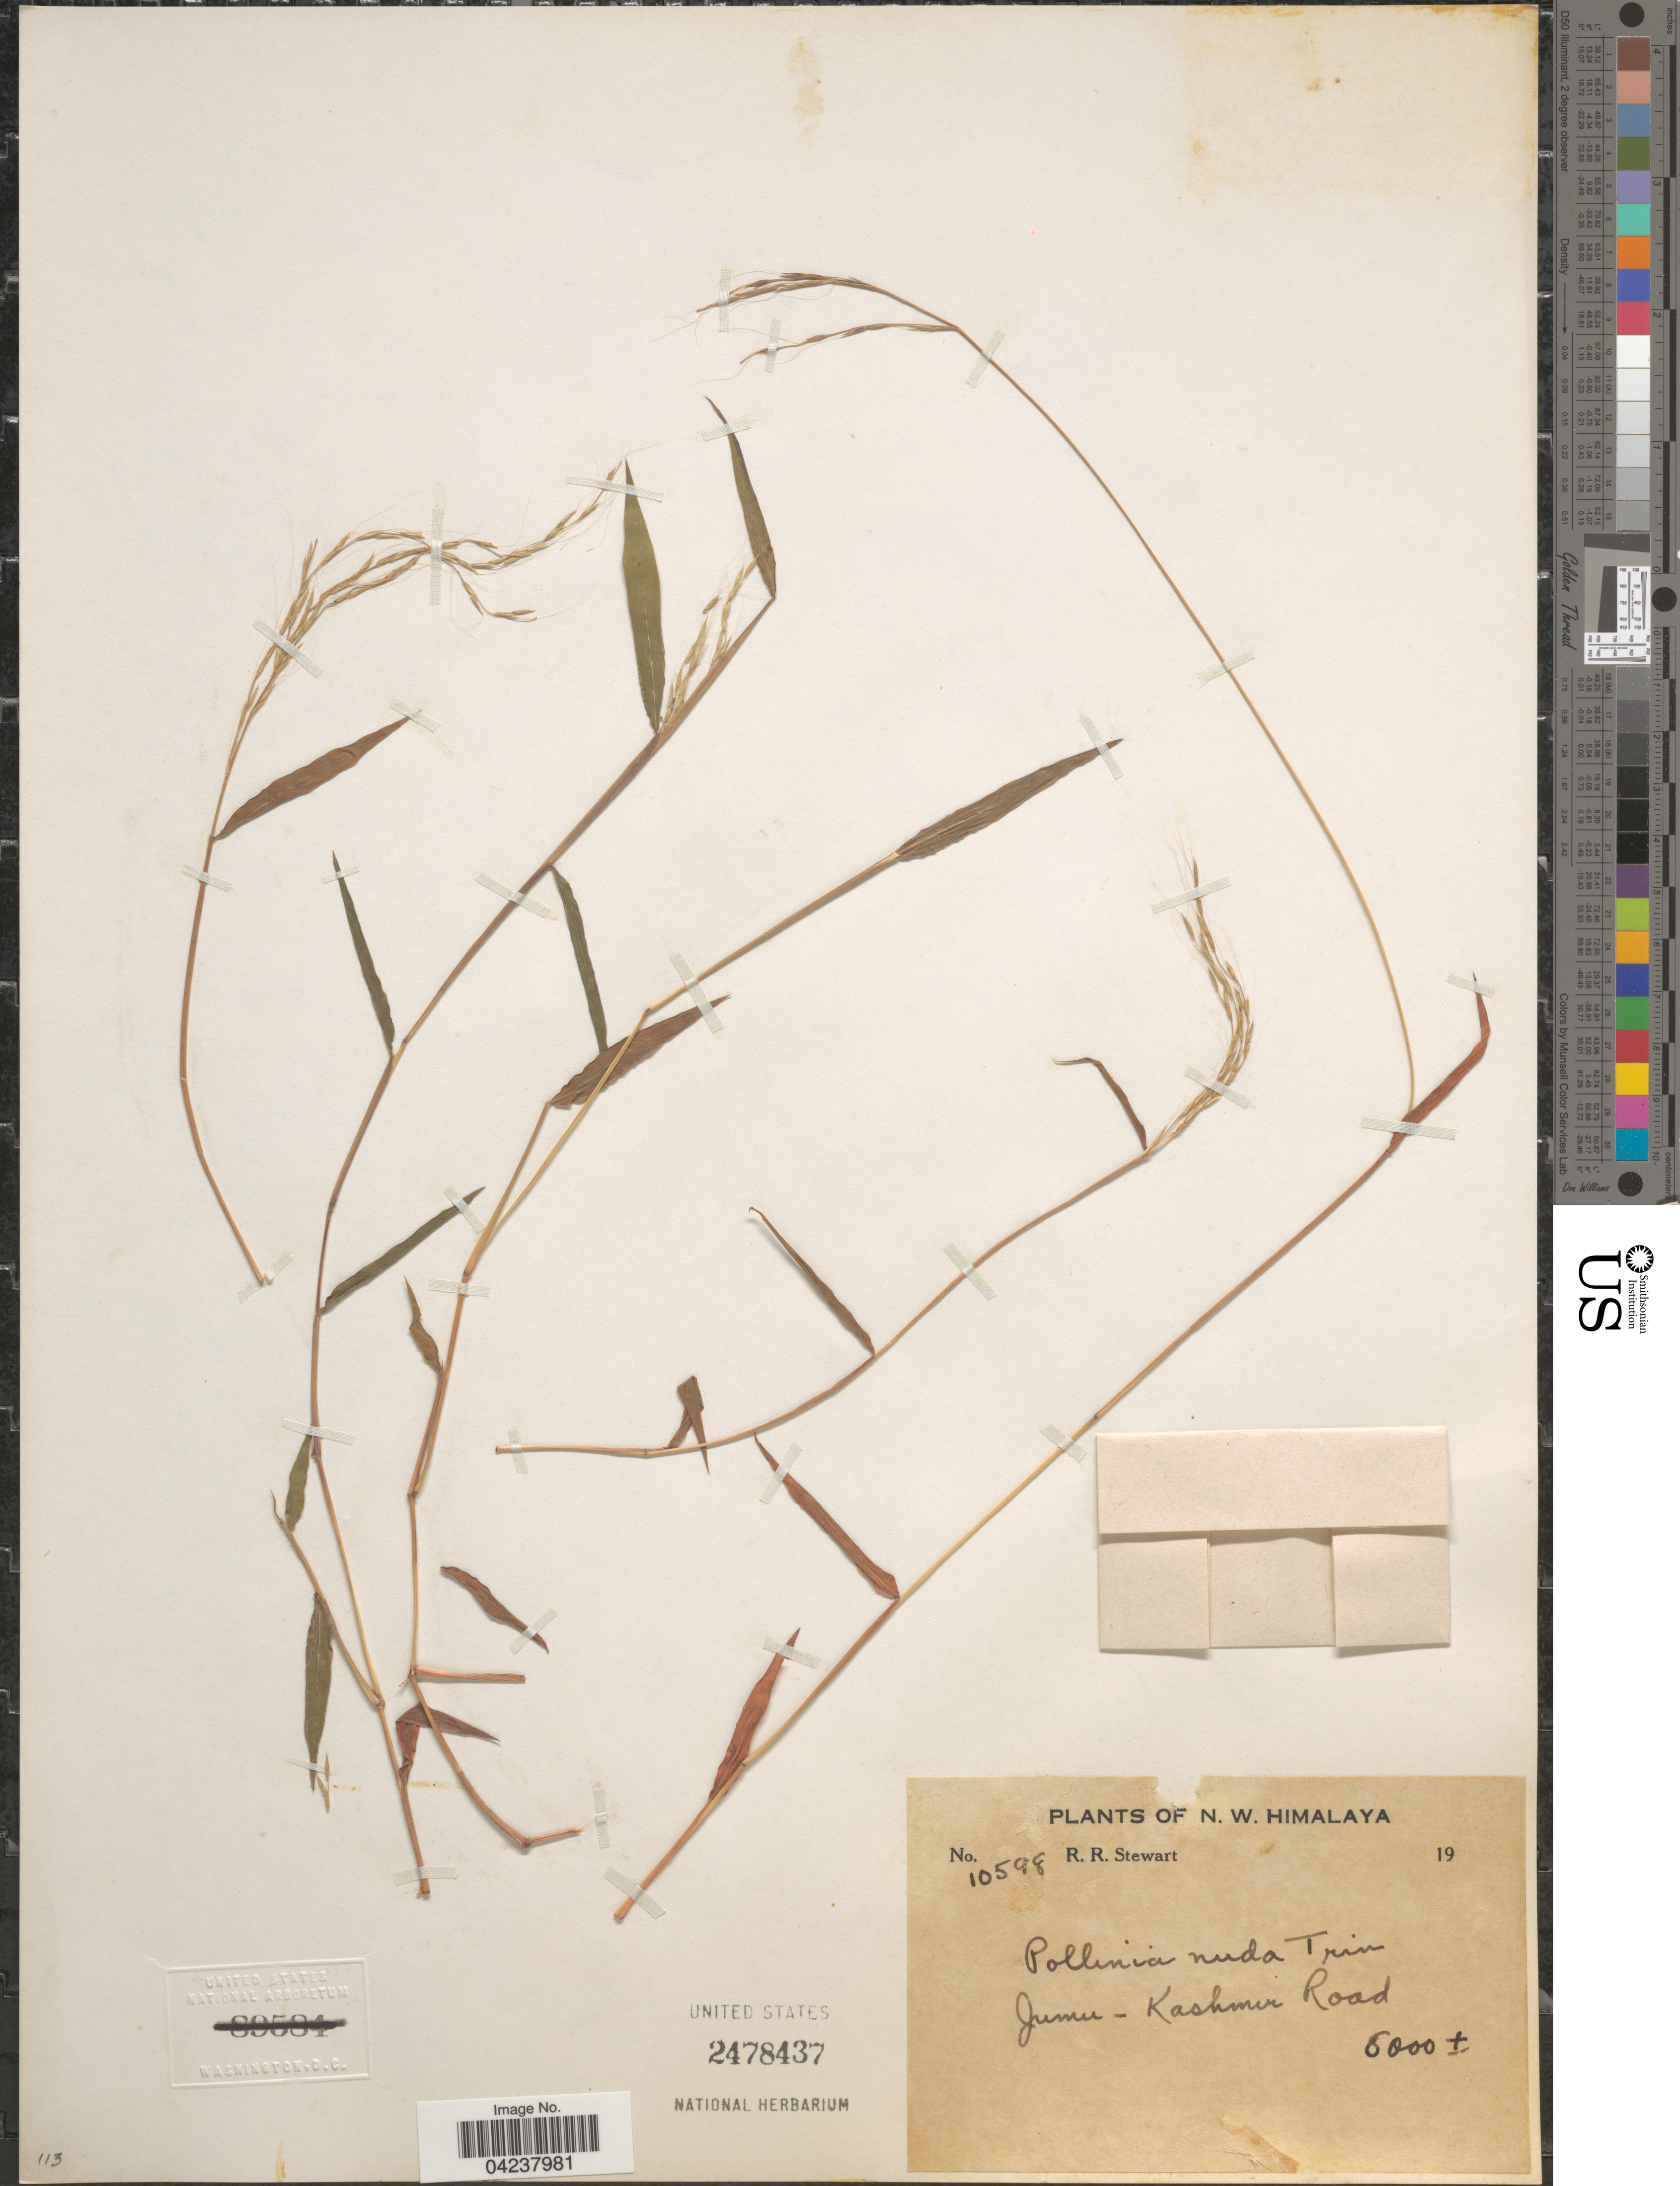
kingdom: Plantae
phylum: Tracheophyta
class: Liliopsida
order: Poales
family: Poaceae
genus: Microstegium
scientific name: Microstegium nudum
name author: (Trin.) A. Camus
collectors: R. Stewart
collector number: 10598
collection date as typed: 19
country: India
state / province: Jammu and Kashmir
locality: N.W. Himalaya. Jumu-Kashmir Road.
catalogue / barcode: US 2478437